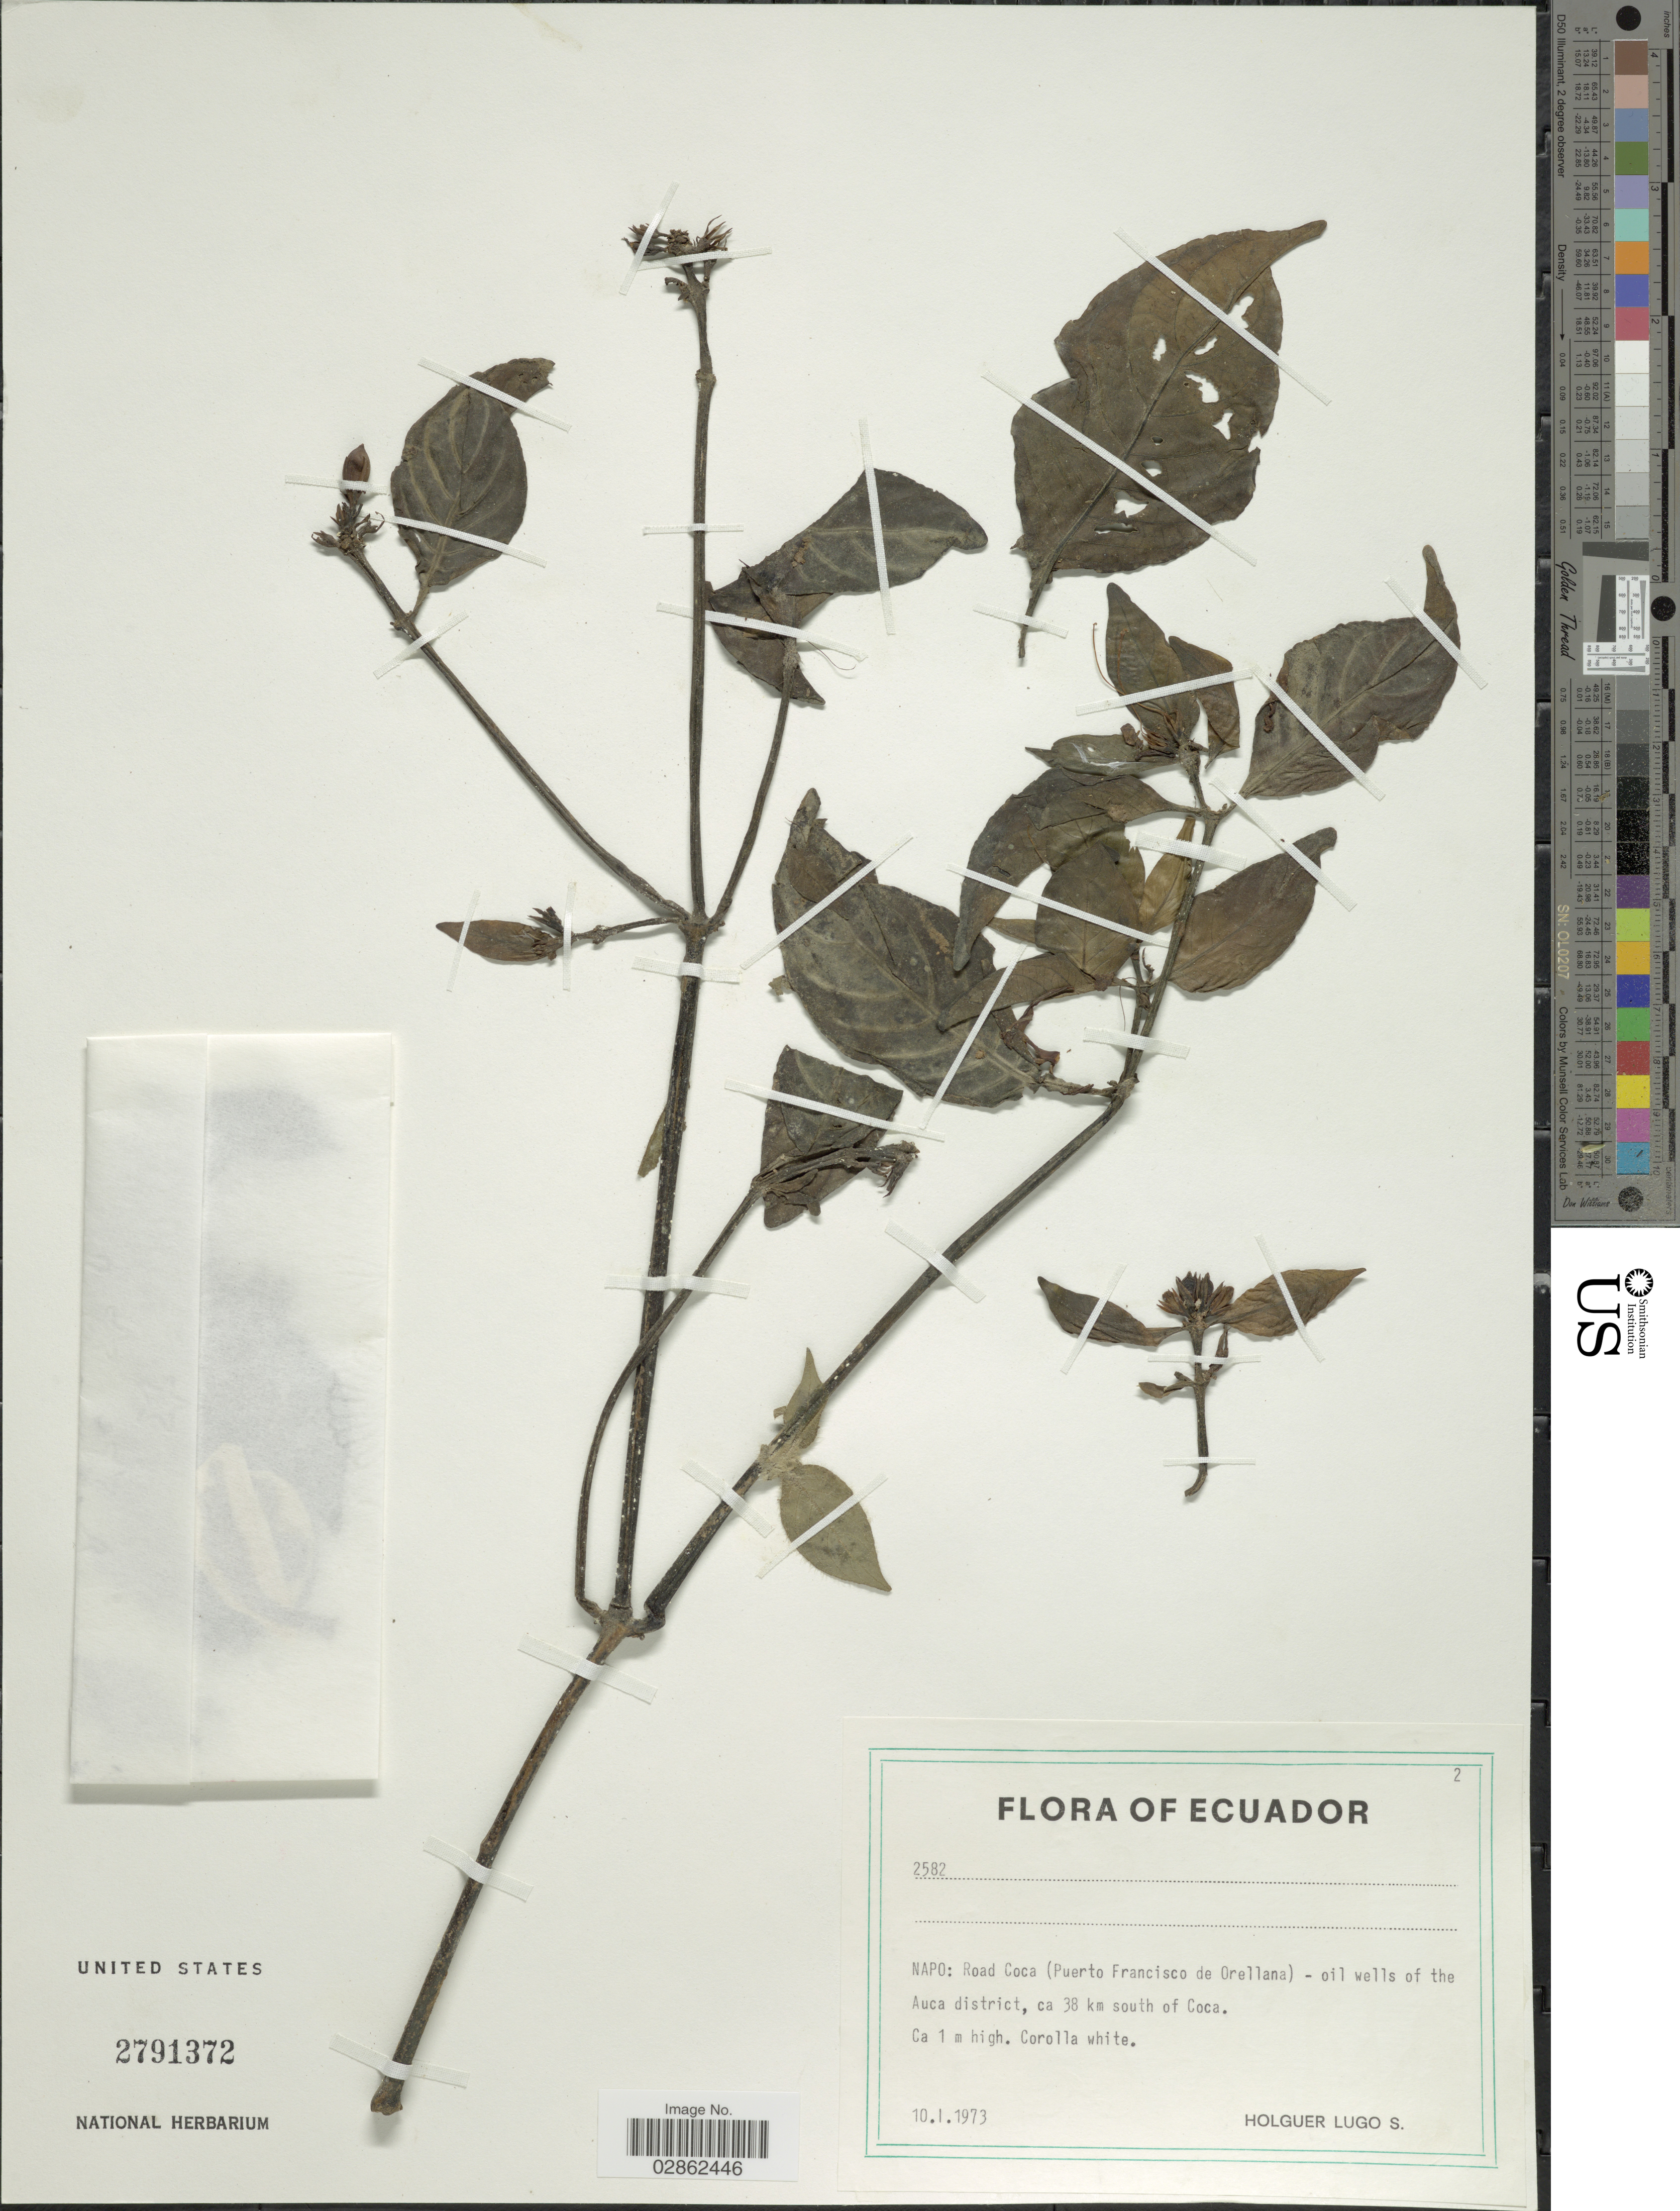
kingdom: Plantae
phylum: Tracheophyta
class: Magnoliopsida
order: Lamiales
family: Acanthaceae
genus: Ruellia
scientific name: Ruellia tubiflora f. alba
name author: Leonard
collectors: H. Lugo S.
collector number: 2582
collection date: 1973-01-10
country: Ecuador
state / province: Napo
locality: Road Coca (Puerto Francisco de Orellana)-oil wells of the Auca district, ca 38 km south of Coca.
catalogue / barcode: US 2791372